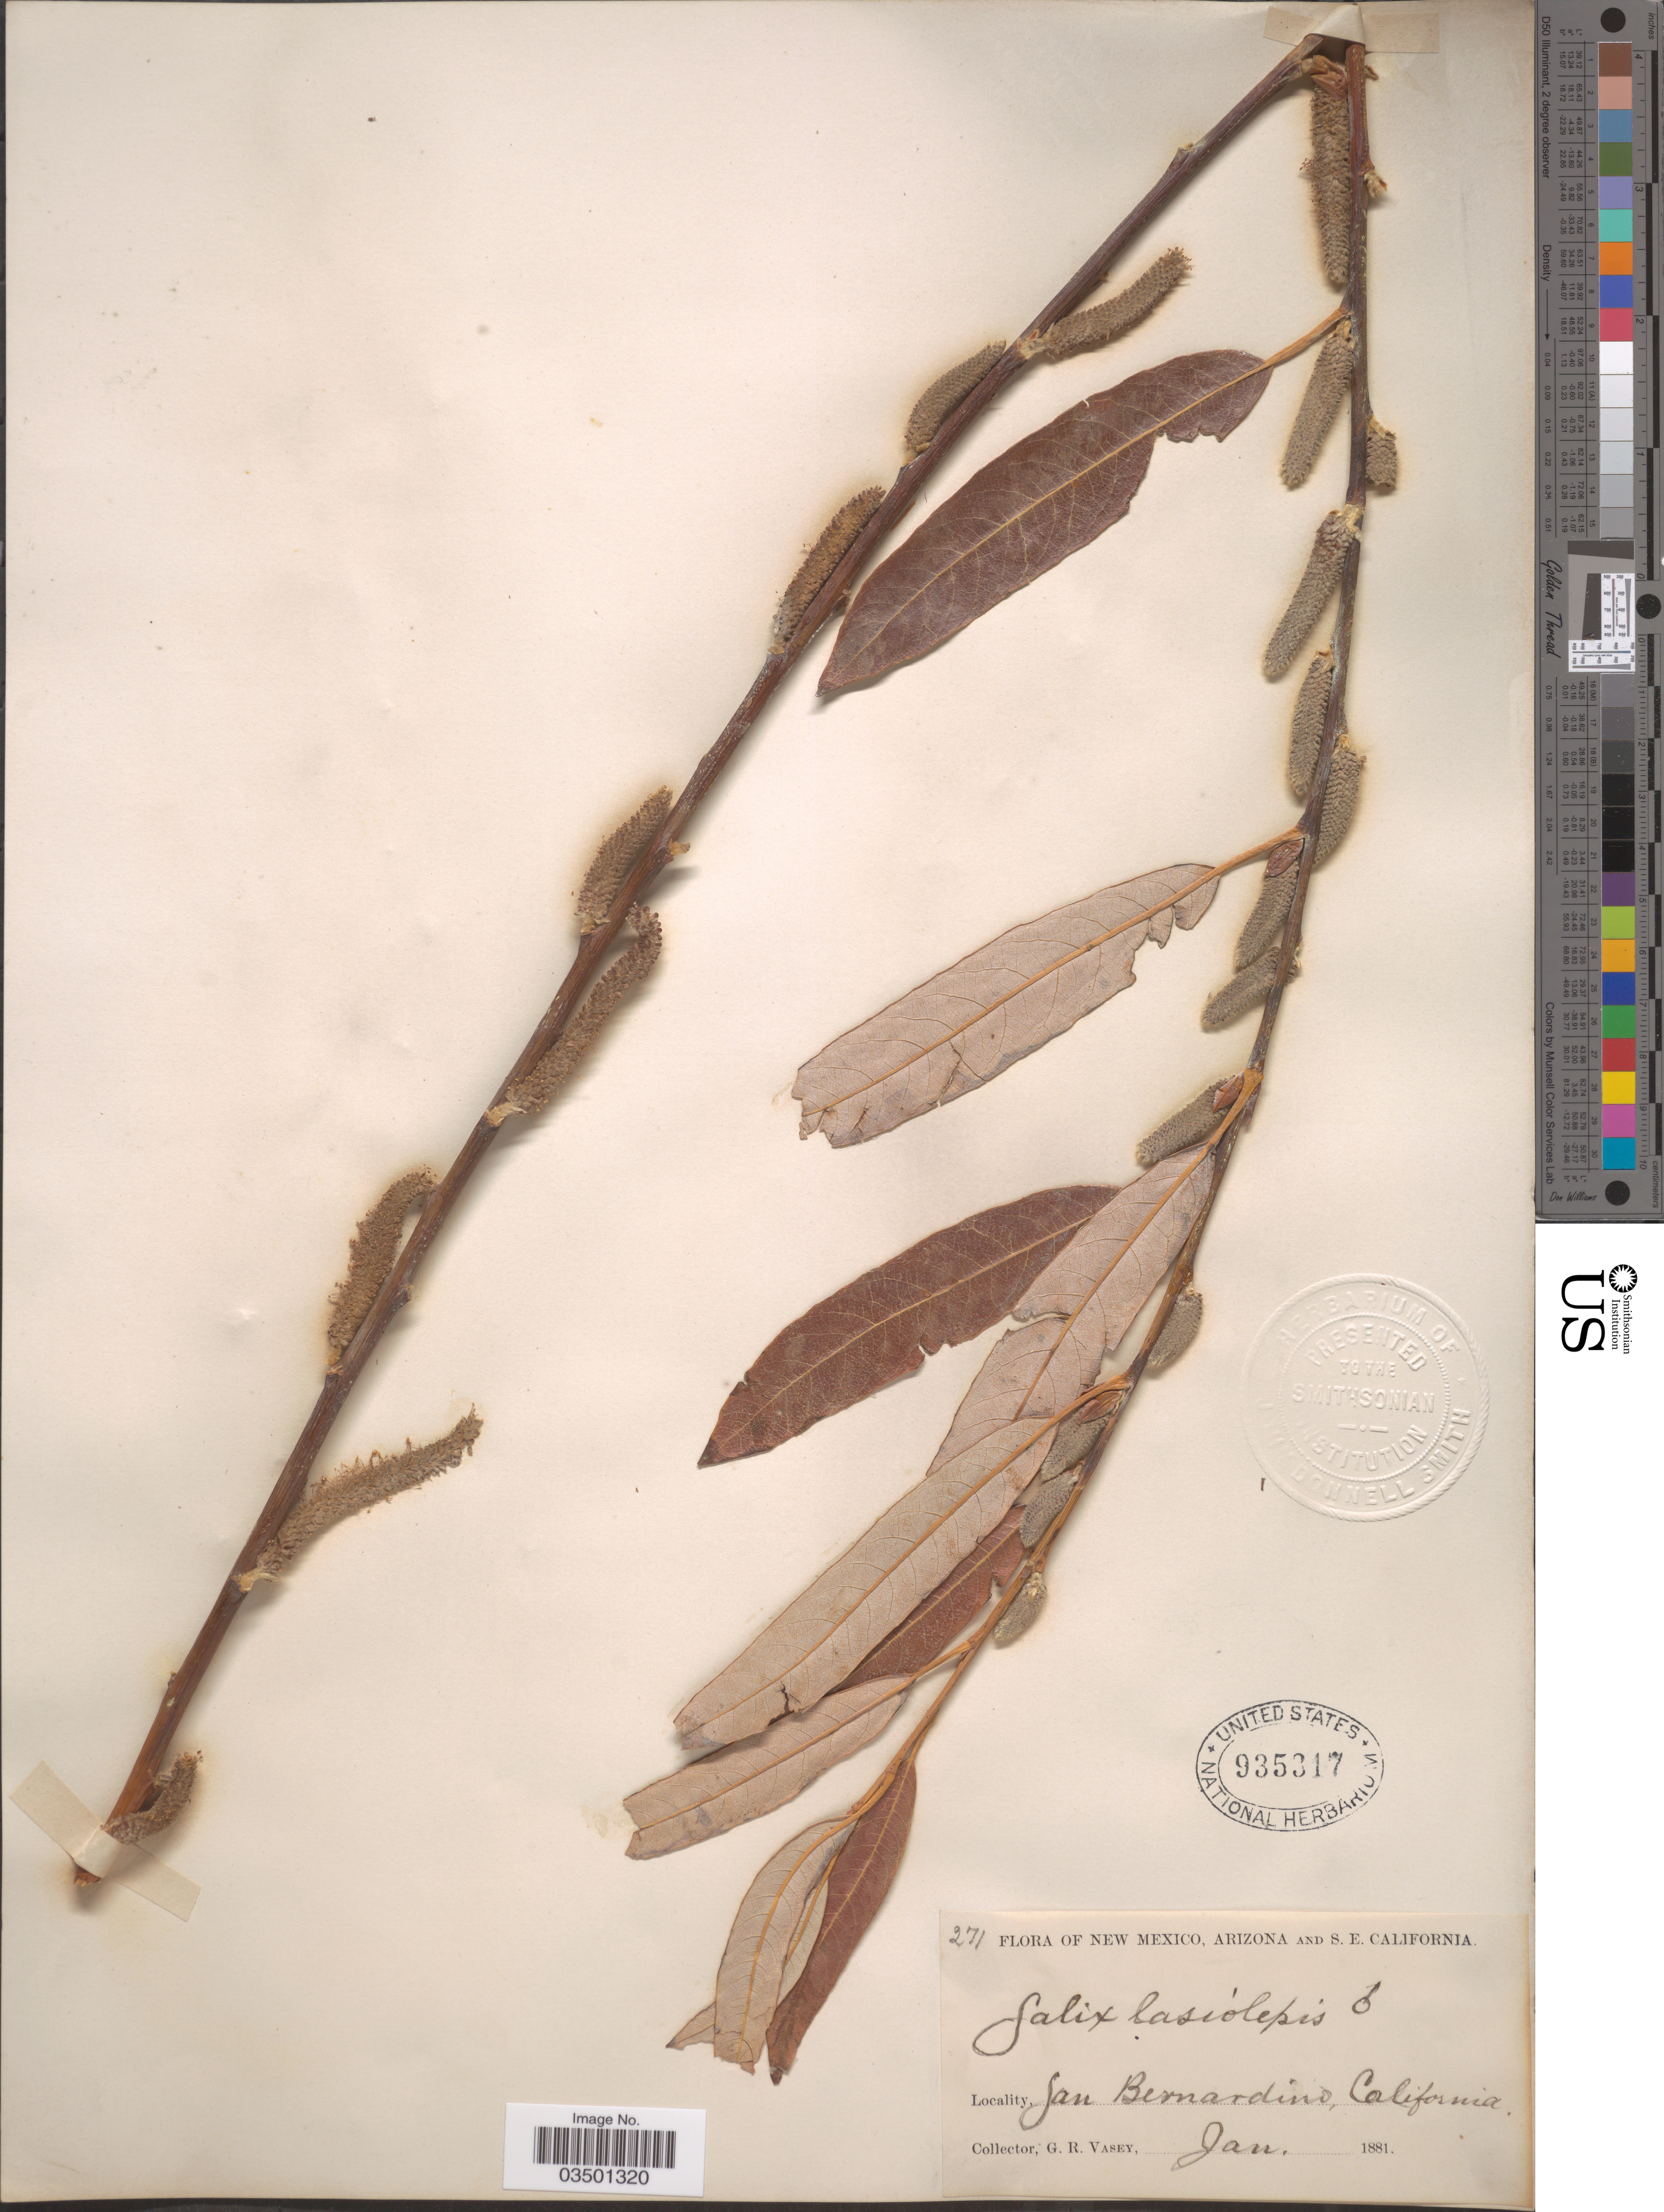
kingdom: Plantae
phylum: Tracheophyta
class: Magnoliopsida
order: Malpighiales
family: Salicaceae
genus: Salix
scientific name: Salix lasiolepis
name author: Benth.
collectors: G. R. Vasey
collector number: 271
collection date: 1881-01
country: United States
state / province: California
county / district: San Bernardino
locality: S. E. California. San Bernardino.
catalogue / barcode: US 935317